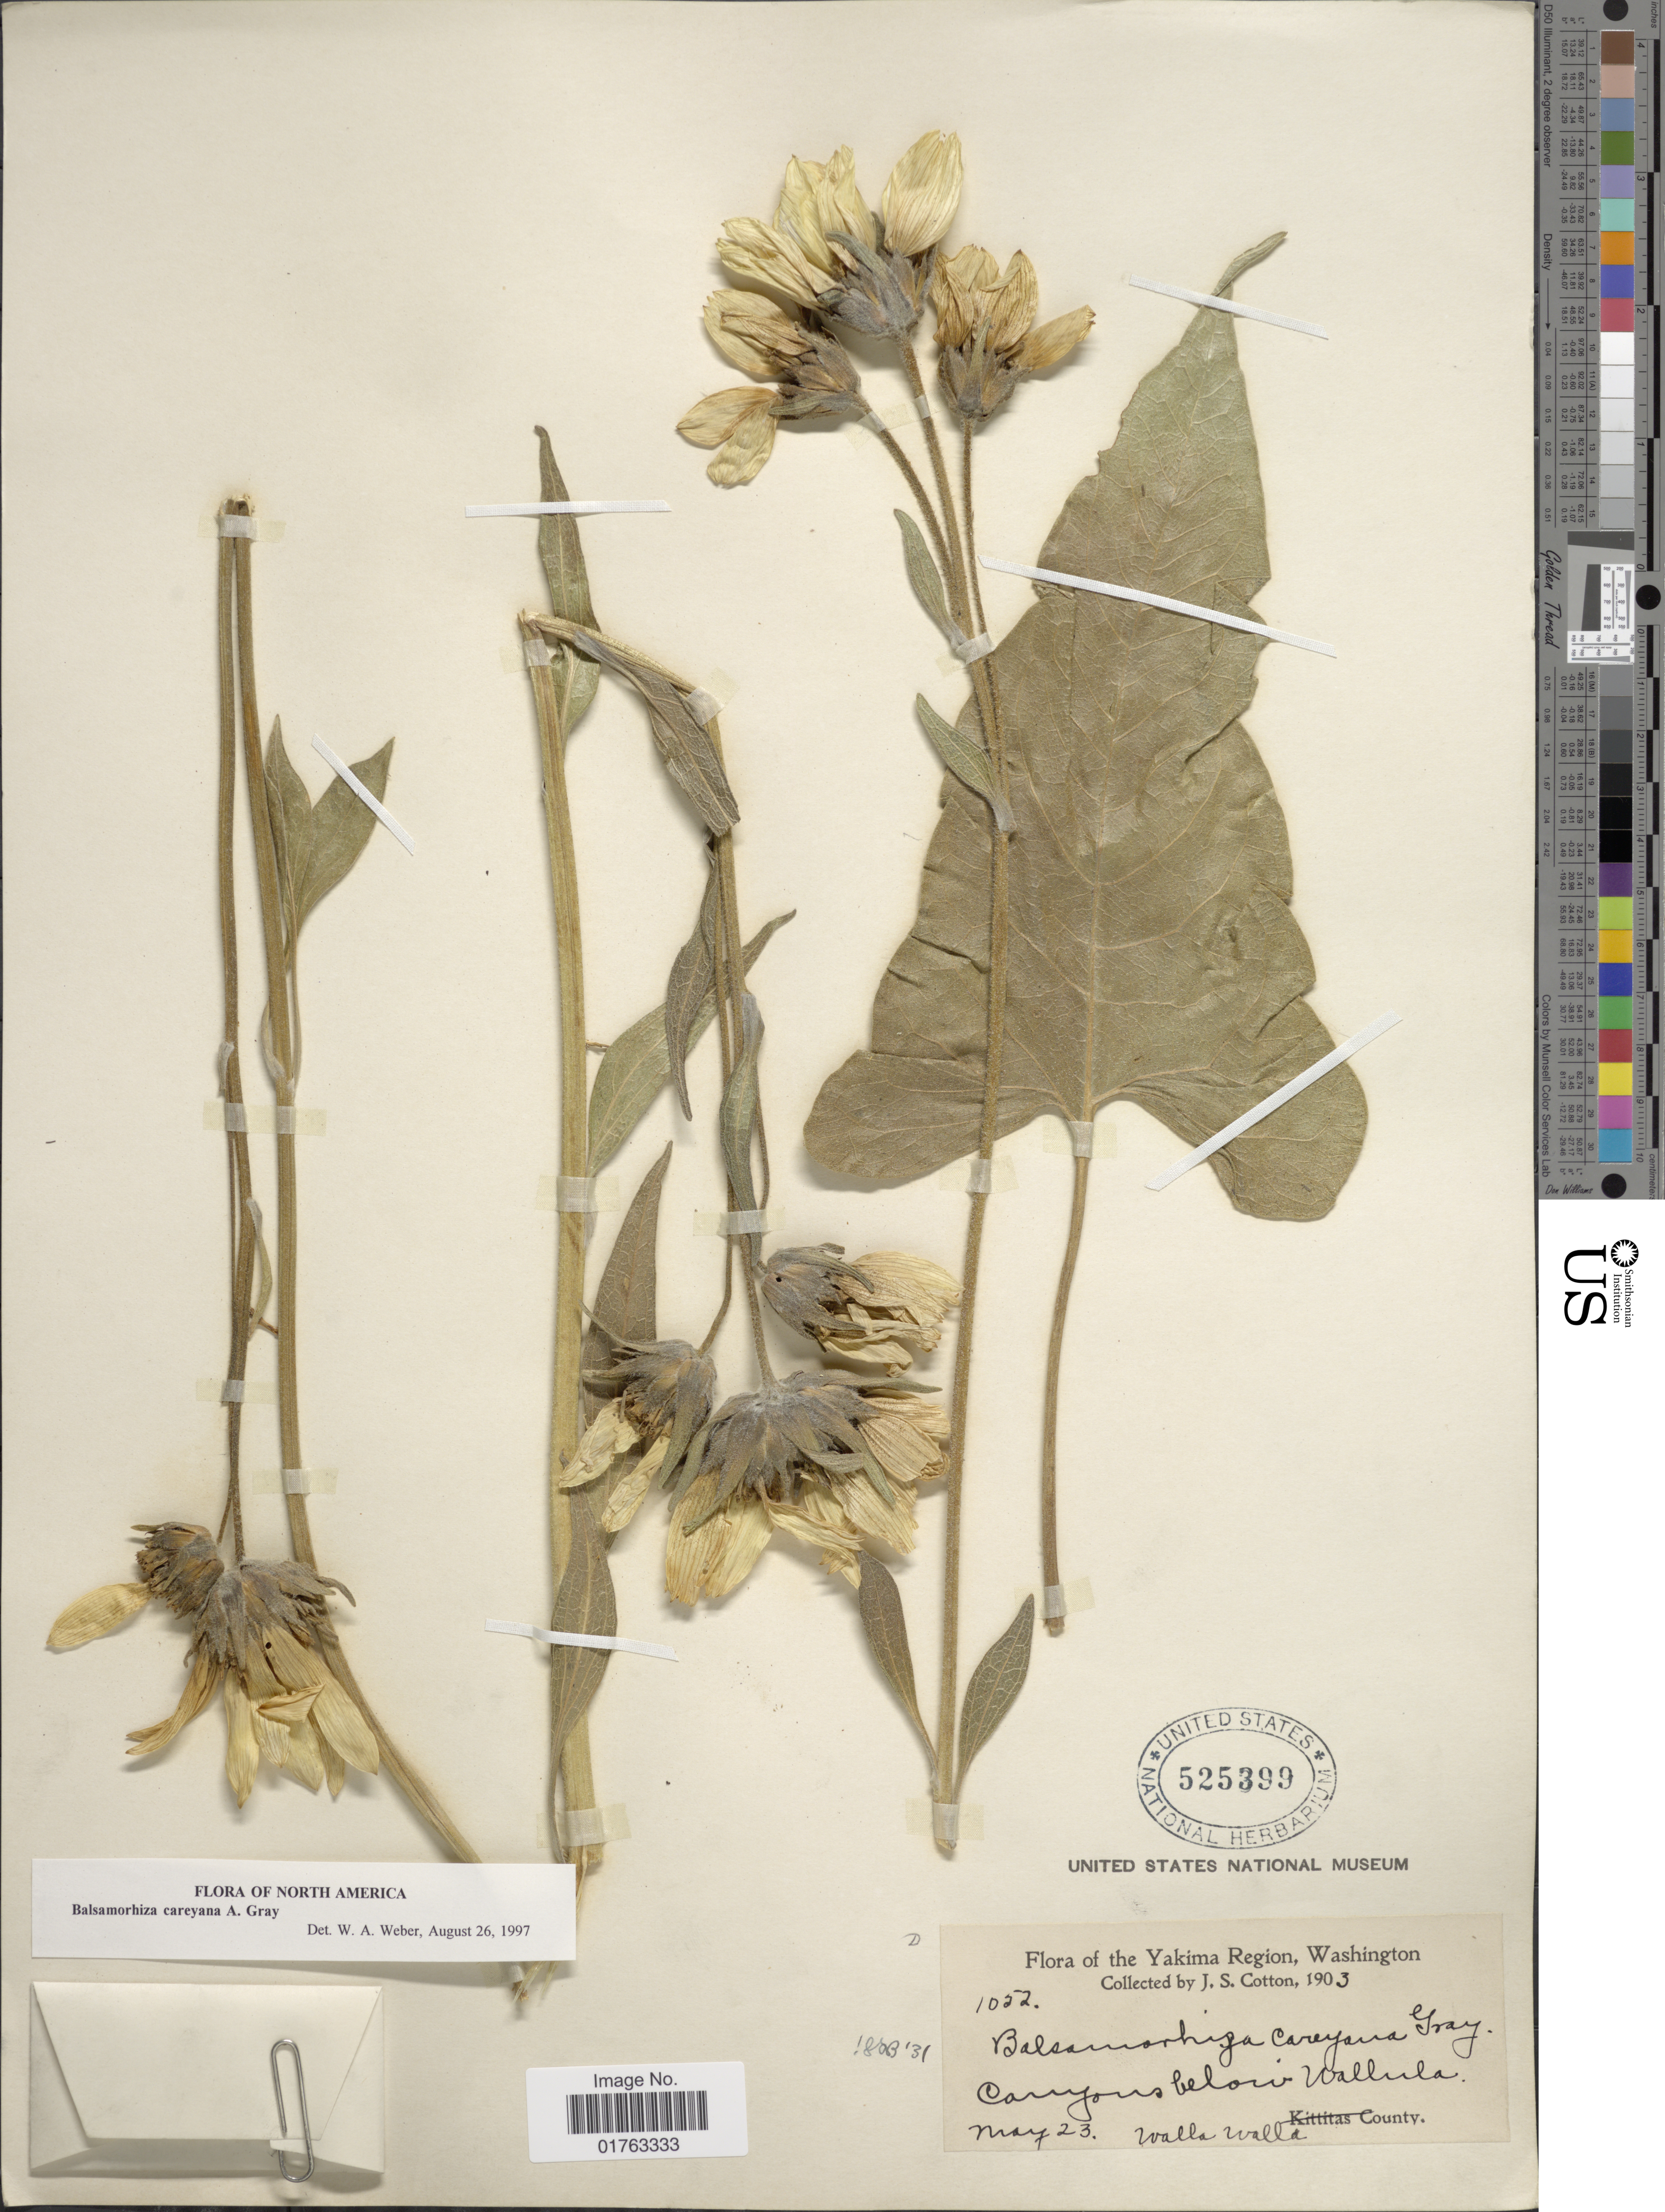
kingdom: Plantae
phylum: Tracheophyta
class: Magnoliopsida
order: Asterales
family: Asteraceae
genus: Balsamorhiza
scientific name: Balsamorhiza careyana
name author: A. Gray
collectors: J. S. Cotton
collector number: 1052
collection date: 1903-05-23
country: United States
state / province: Washington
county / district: Walla Walla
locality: Yakima Region, Canyons below Wallula, Walla Walla County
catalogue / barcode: US 525399